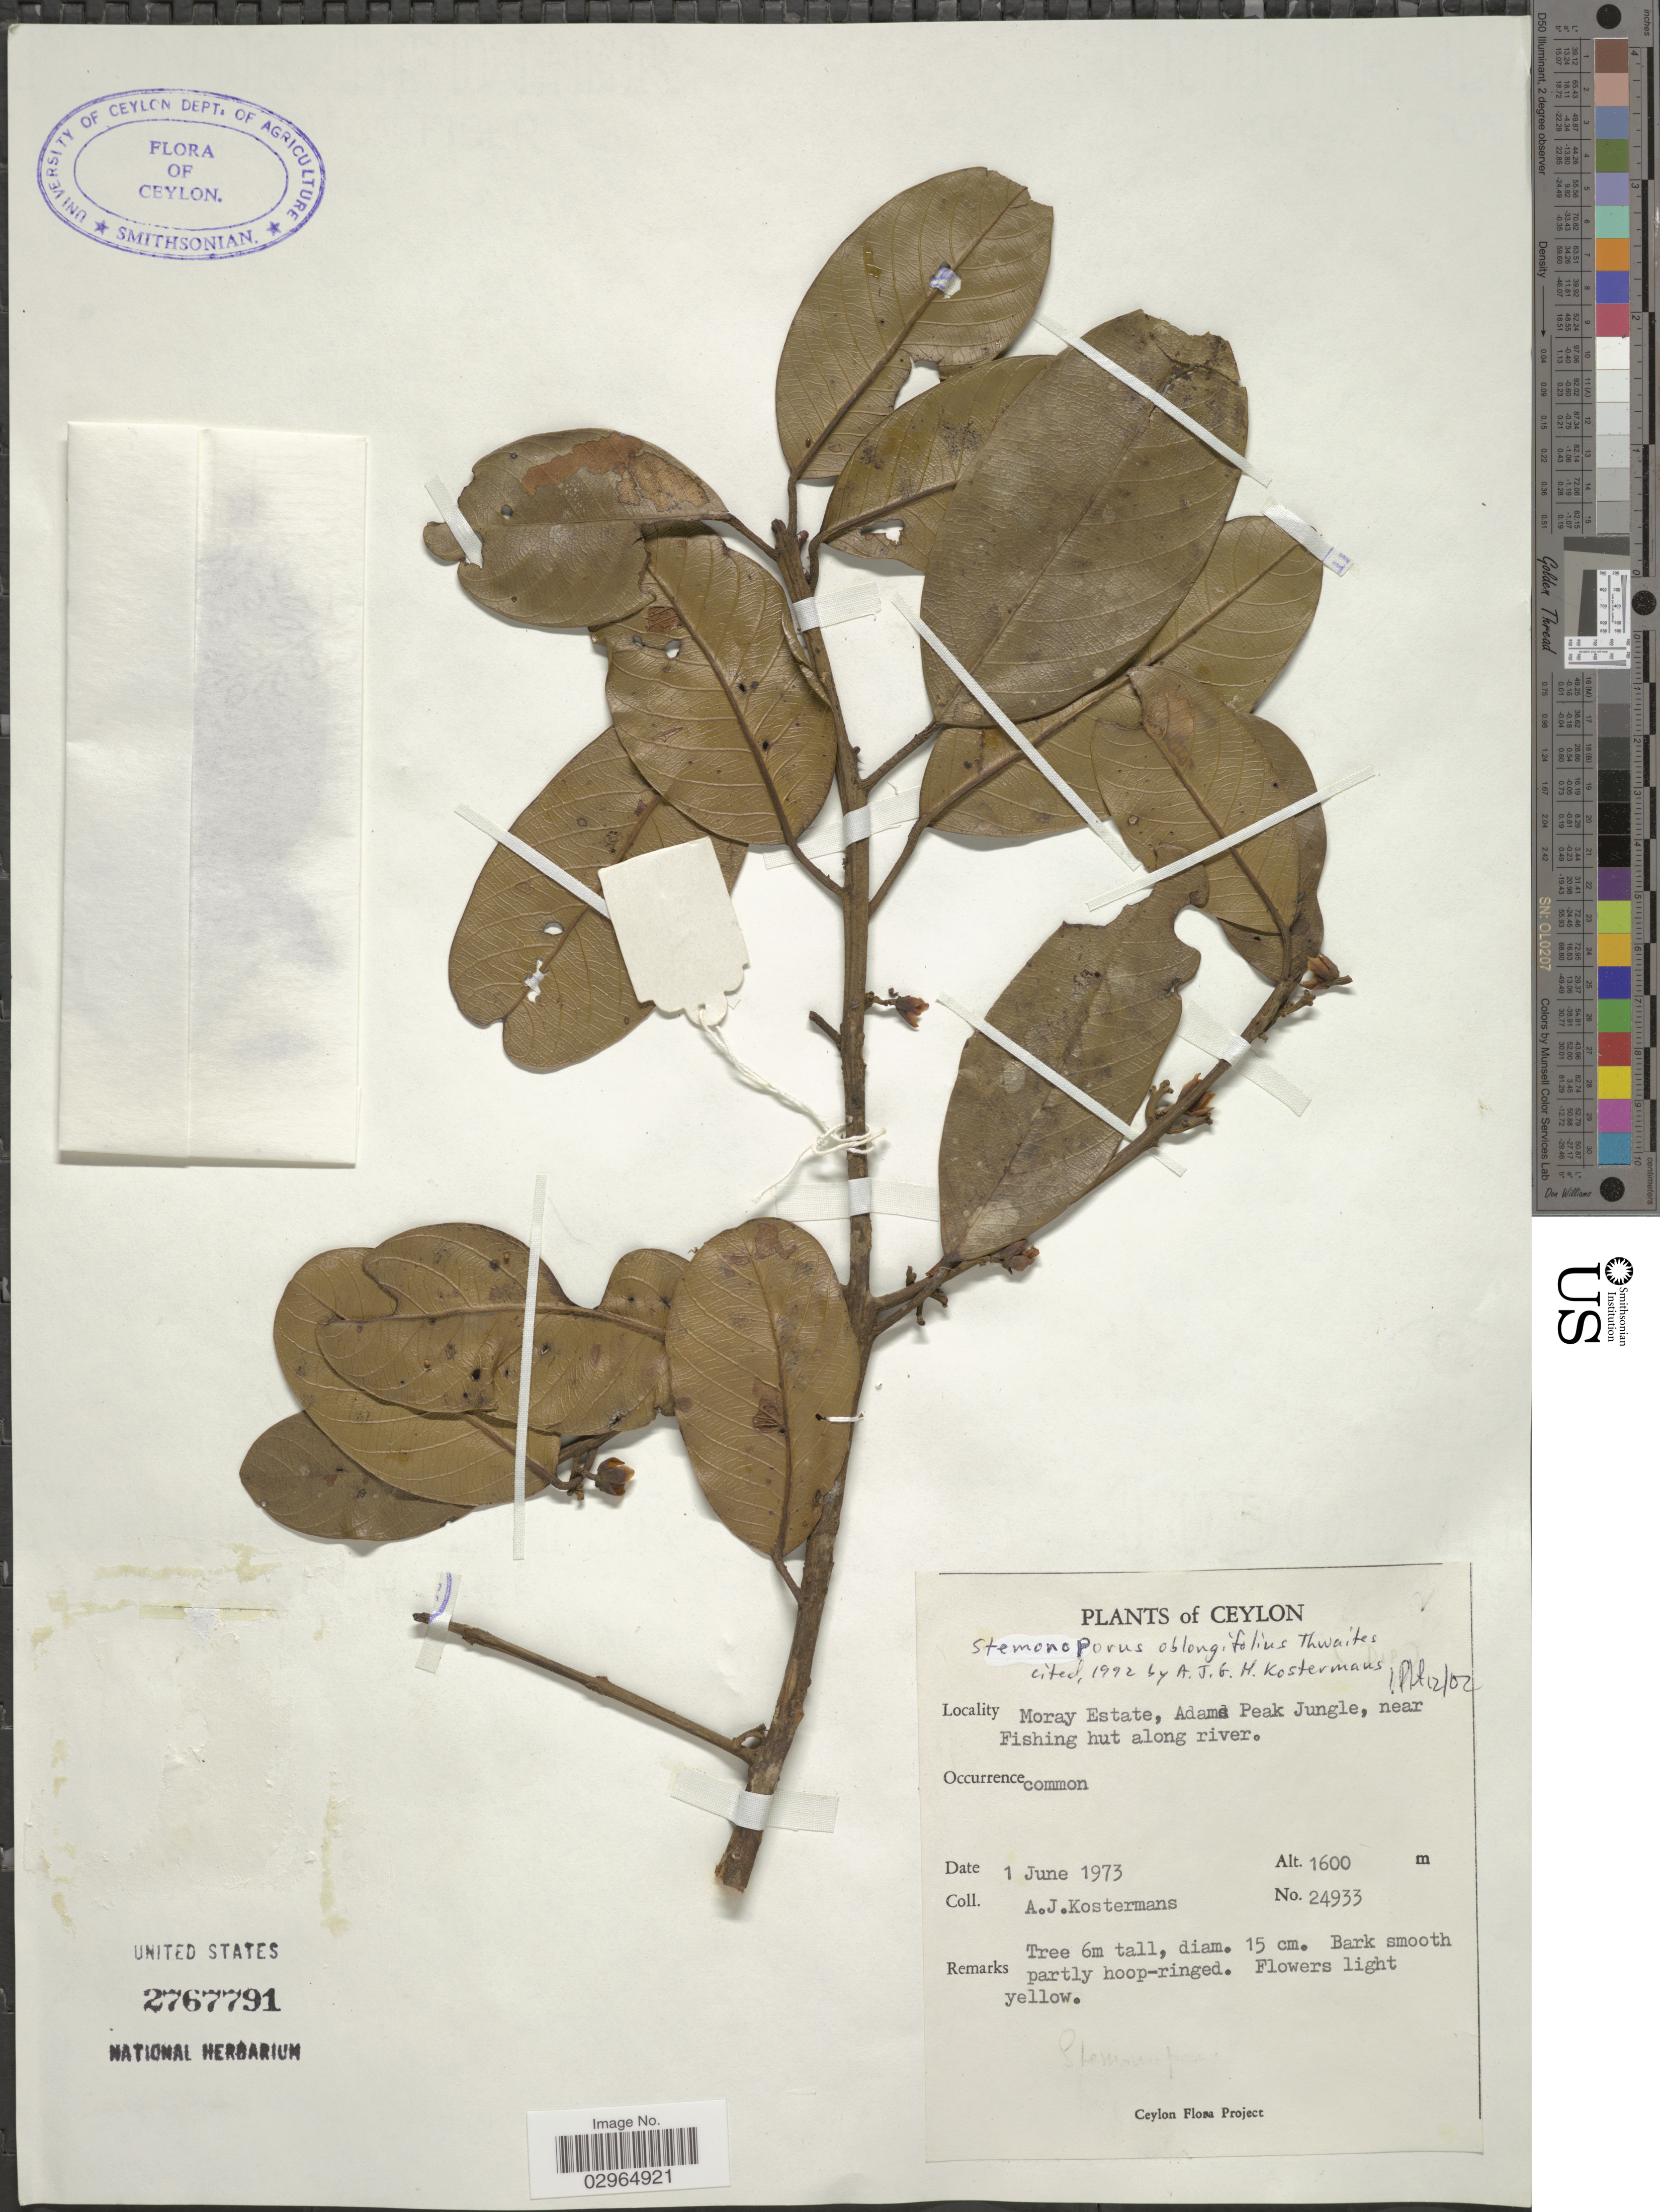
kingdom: Plantae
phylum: Tracheophyta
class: Magnoliopsida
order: Malvales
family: Dipterocarpaceae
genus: Stemonoporus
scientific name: Stemonoporus oblongifolius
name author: Thwaites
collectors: A. J. G. Kostermans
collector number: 24933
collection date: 1973-06-01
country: Sri Lanka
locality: Ceylon. Moray Estate, Adams Peak Jungle, near Fishing hut along river.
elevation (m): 1600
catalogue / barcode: US 2767791